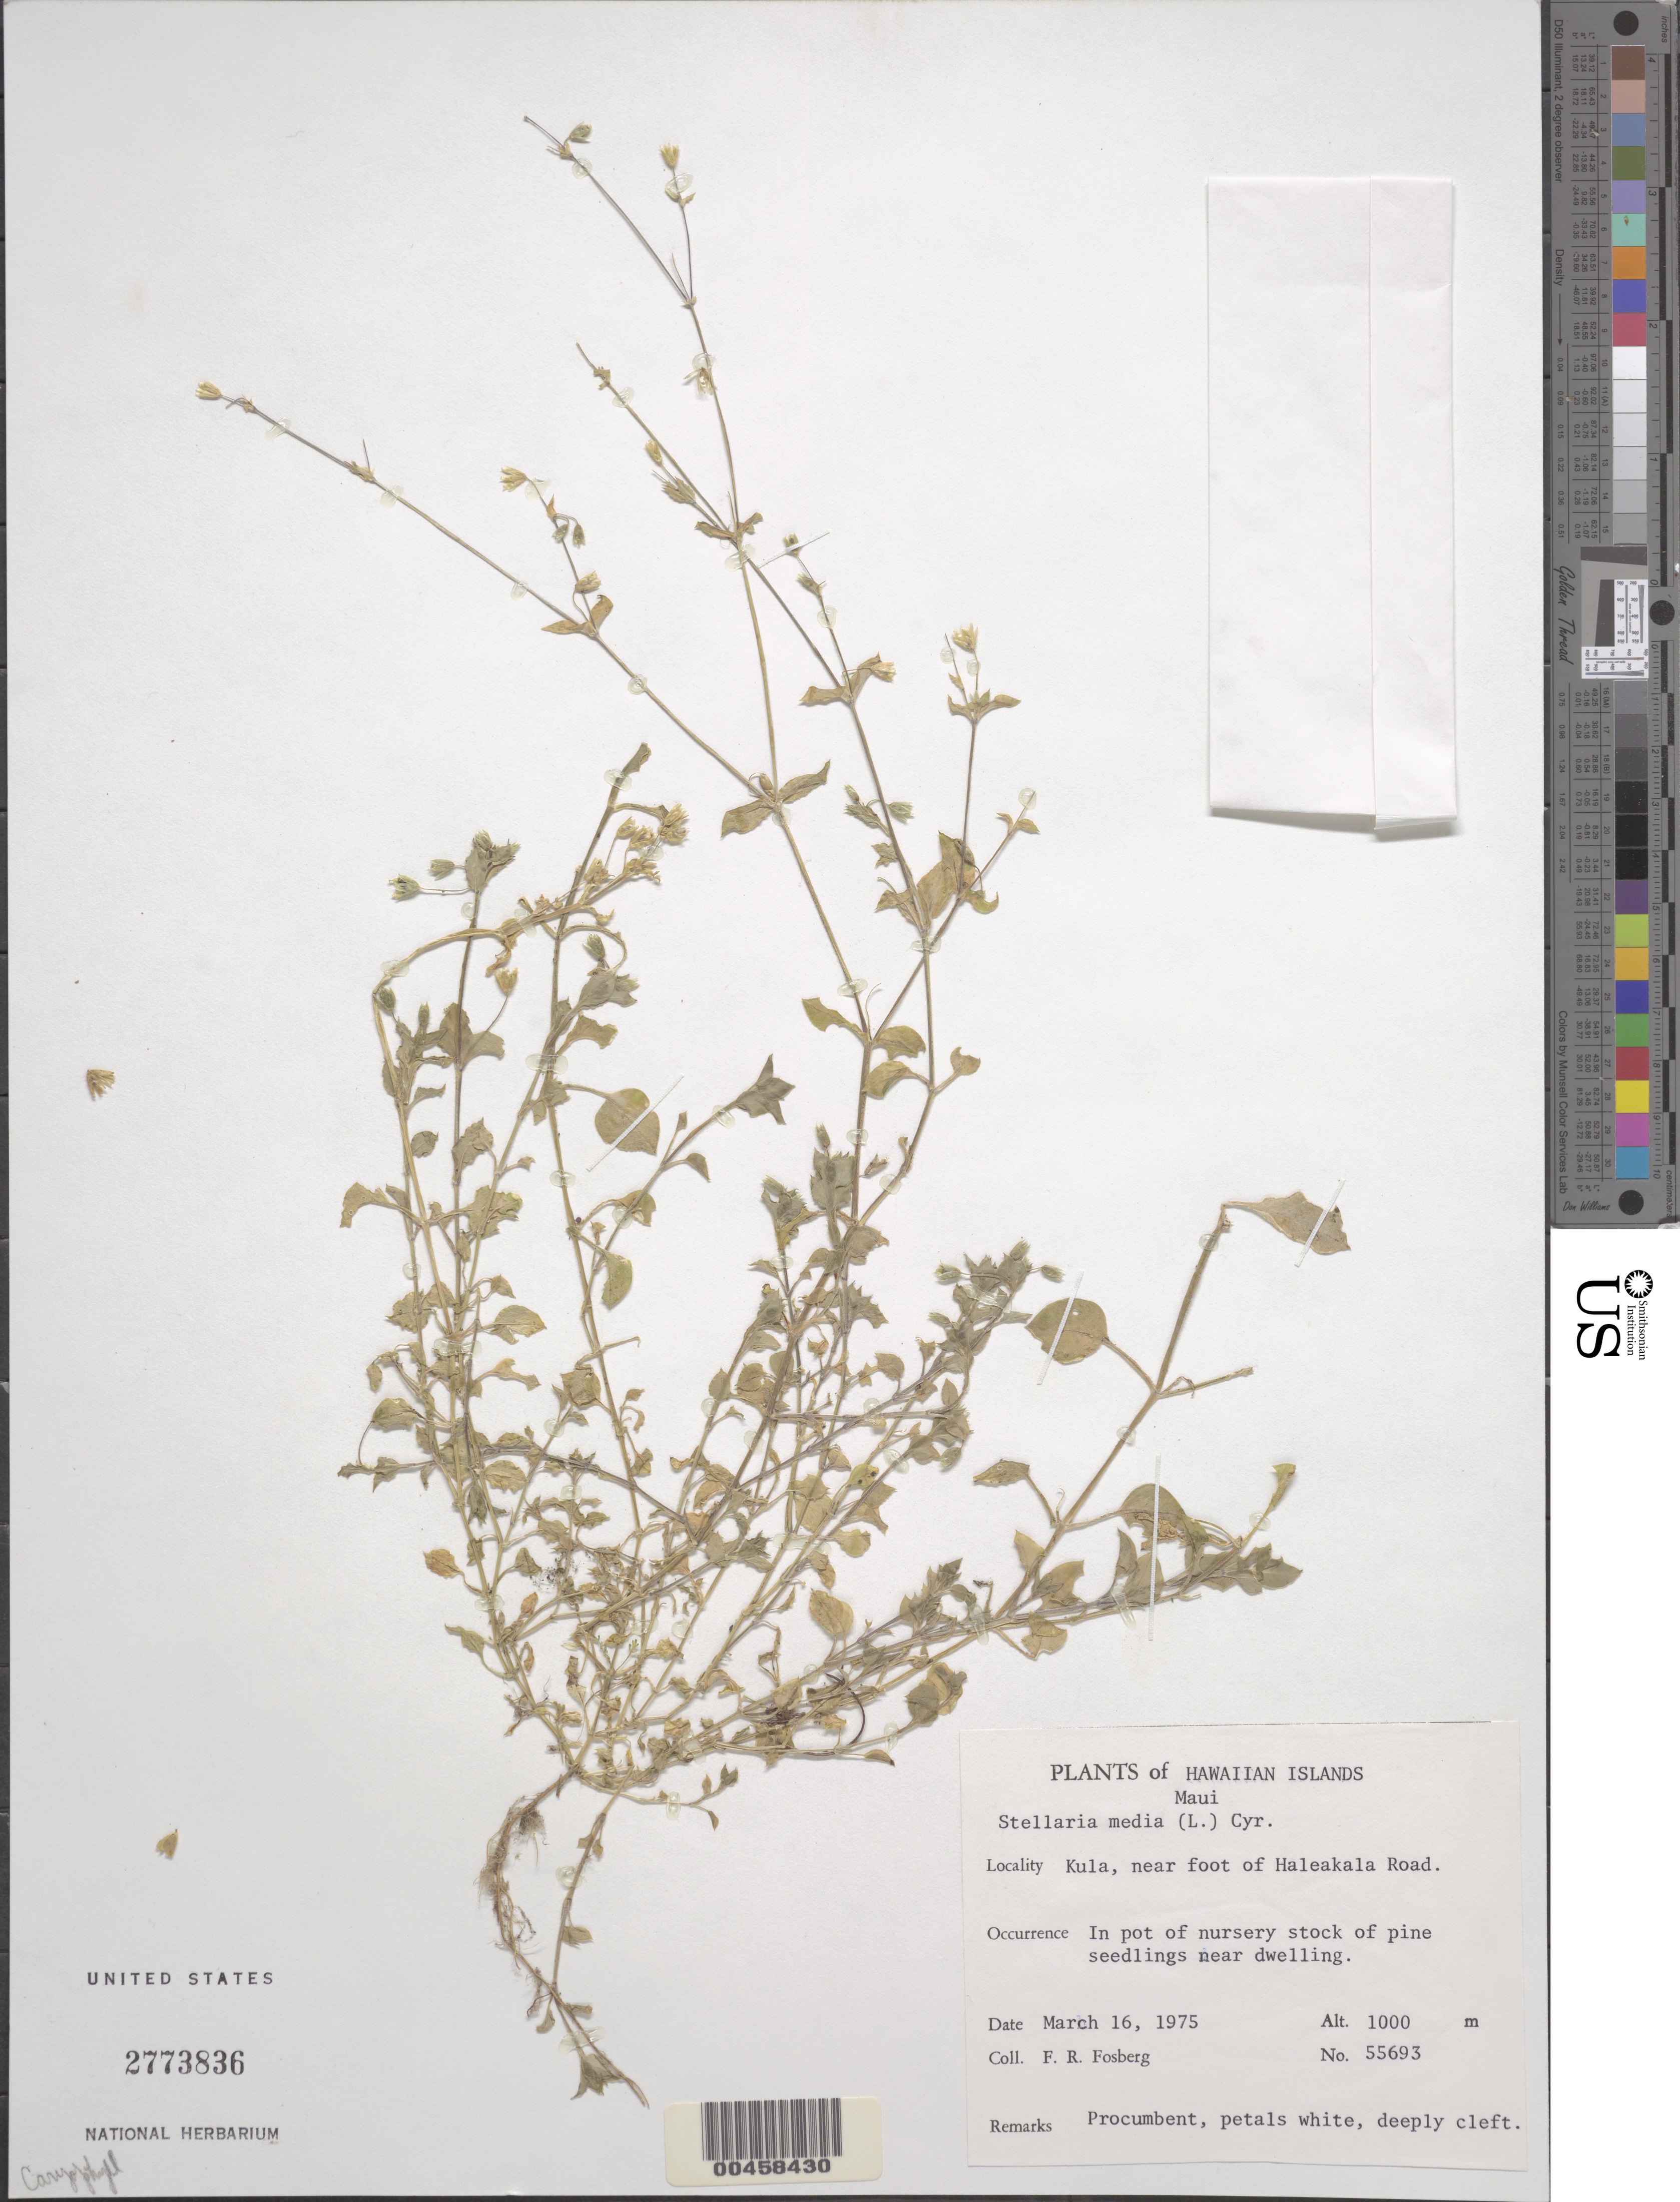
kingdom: Plantae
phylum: Tracheophyta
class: Magnoliopsida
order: Caryophyllales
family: Caryophyllaceae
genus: Stellaria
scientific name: Stellaria media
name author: (L.) Vill.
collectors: F. R. Fosberg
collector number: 55693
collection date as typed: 16 Mar 1975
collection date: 1975-03-16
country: United States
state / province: Hawaii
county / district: Maui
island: Maui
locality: Kula, near foot of Haleakala Road.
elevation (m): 1000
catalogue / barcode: US 2773836